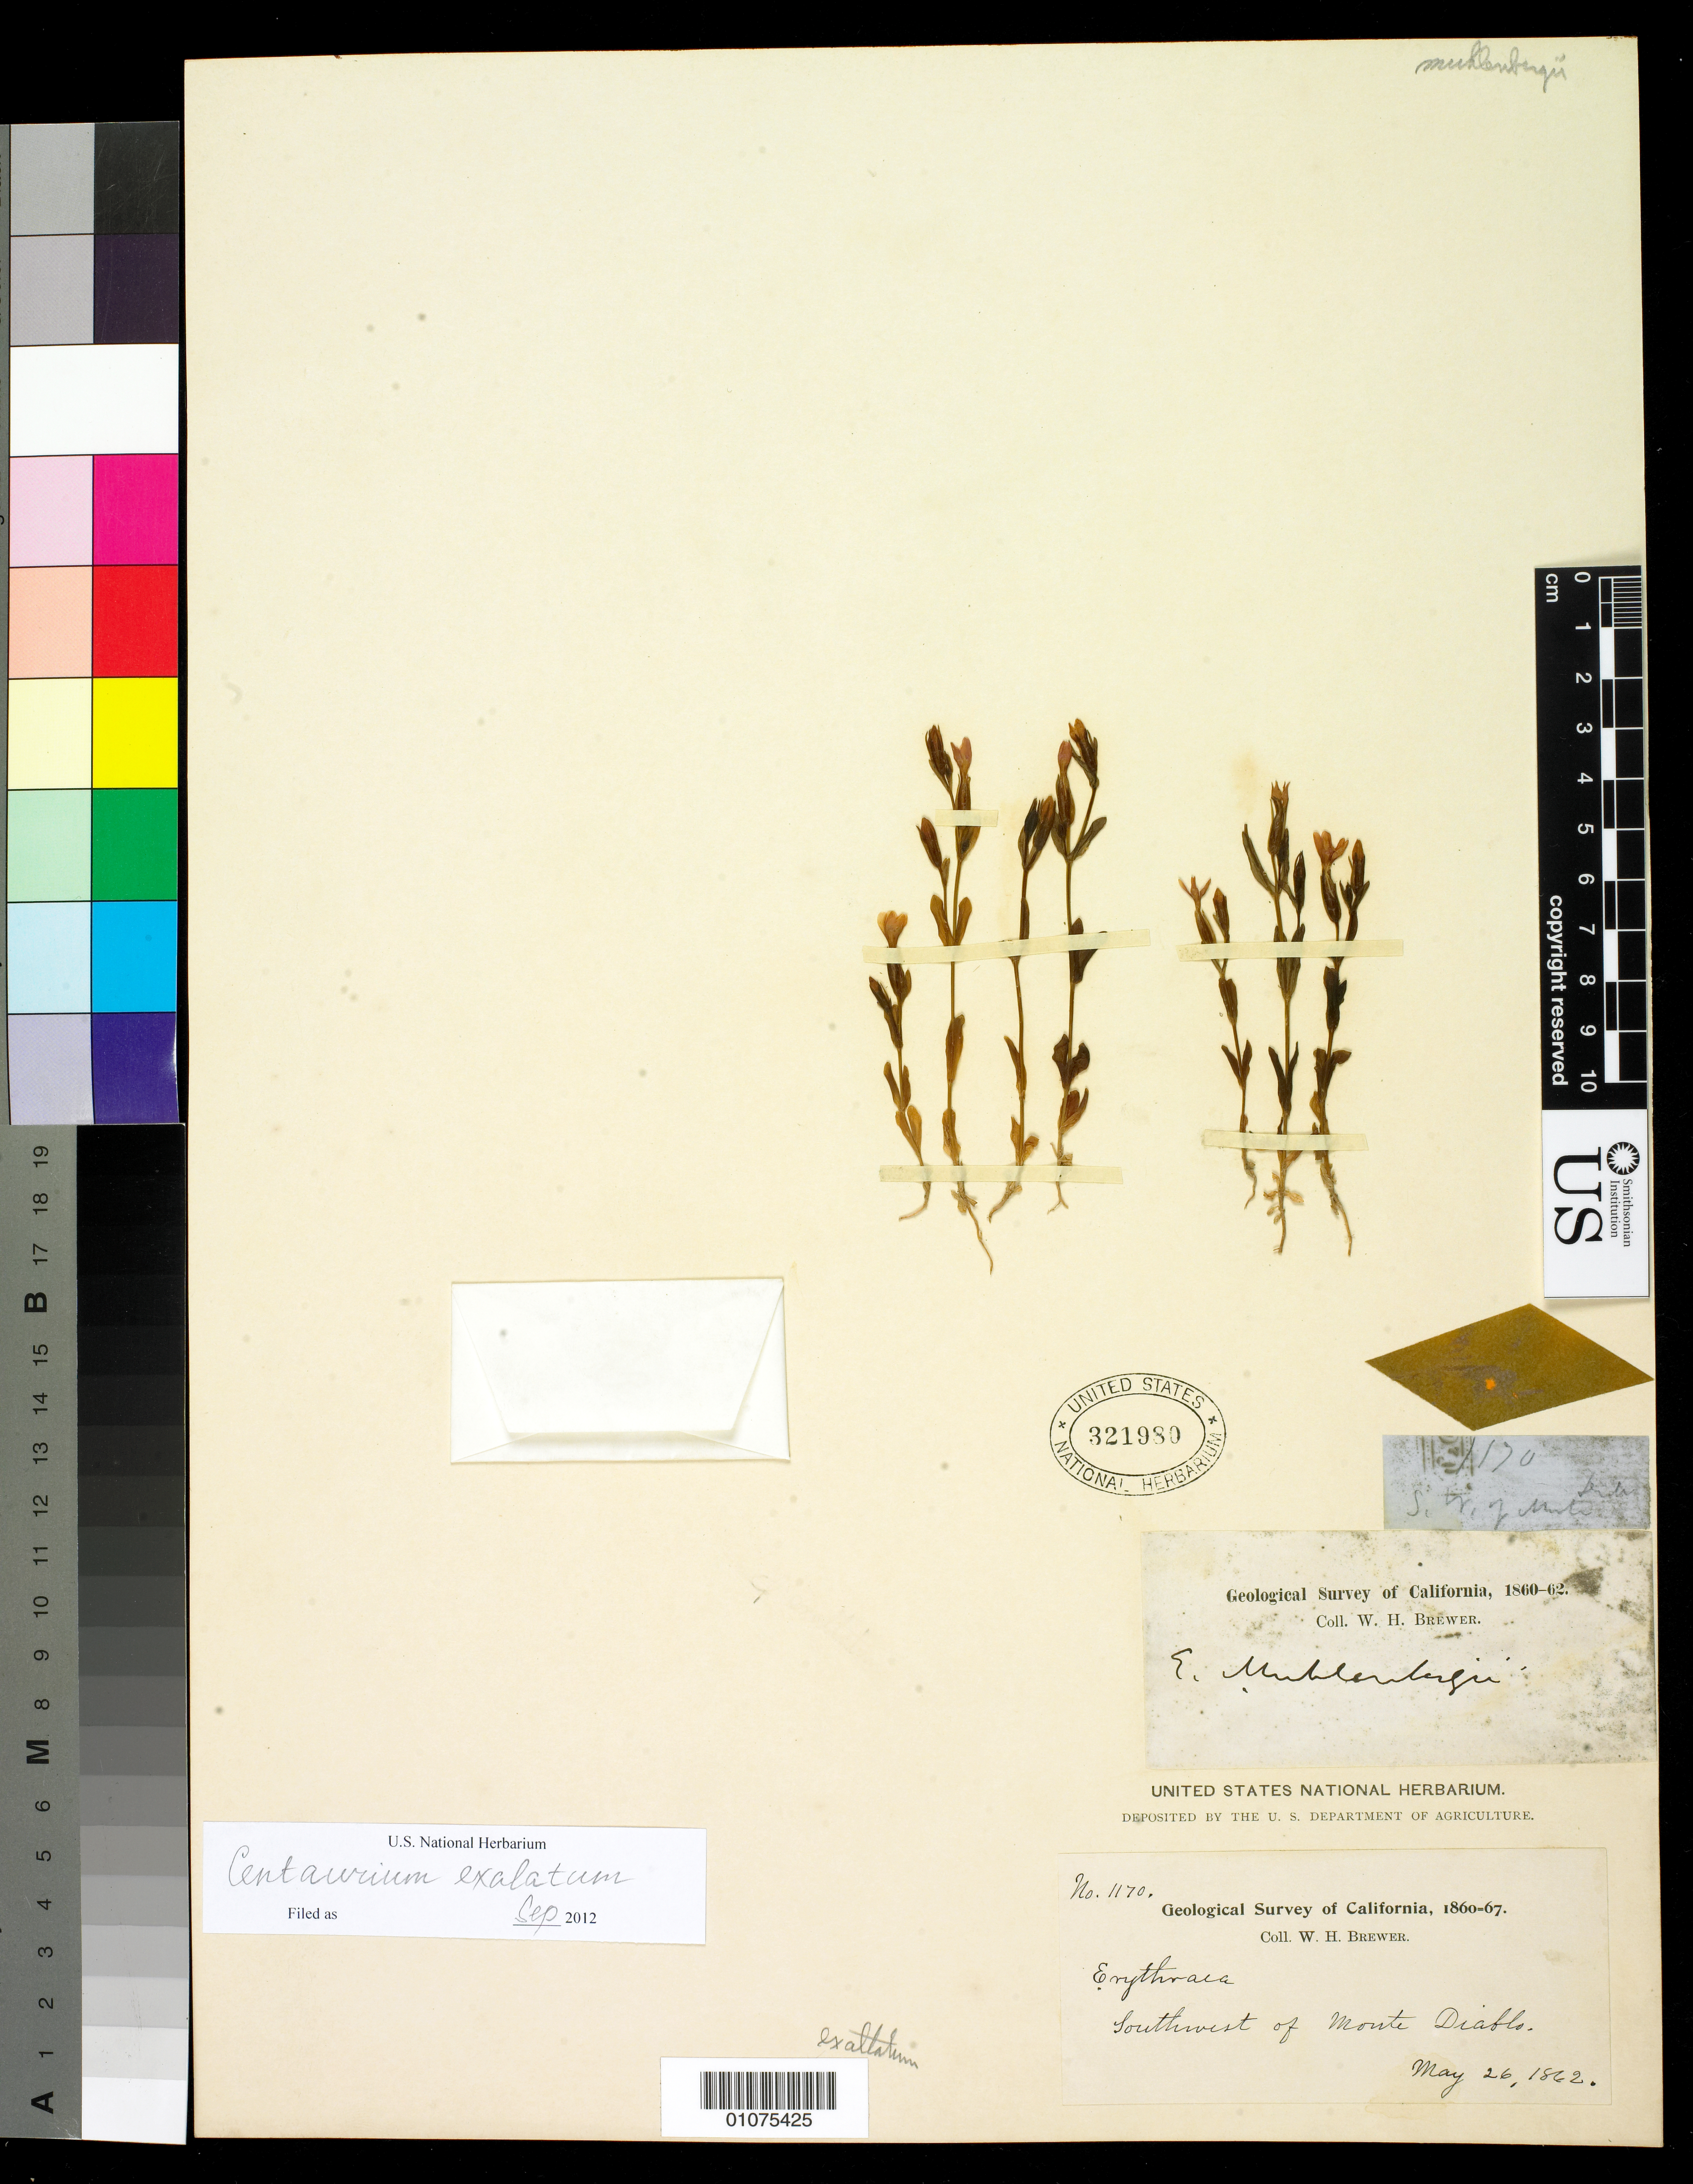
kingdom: Plantae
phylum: Tracheophyta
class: Magnoliopsida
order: Gentianales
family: Gentianaceae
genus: Centaurium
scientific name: Centaurium exaltatum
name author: (Griseb.) W. Wight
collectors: W. H. Brewer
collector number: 1170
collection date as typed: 26 May 1862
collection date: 1862-05-26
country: United States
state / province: California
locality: Southwest of Monte Diablao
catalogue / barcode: US 321980